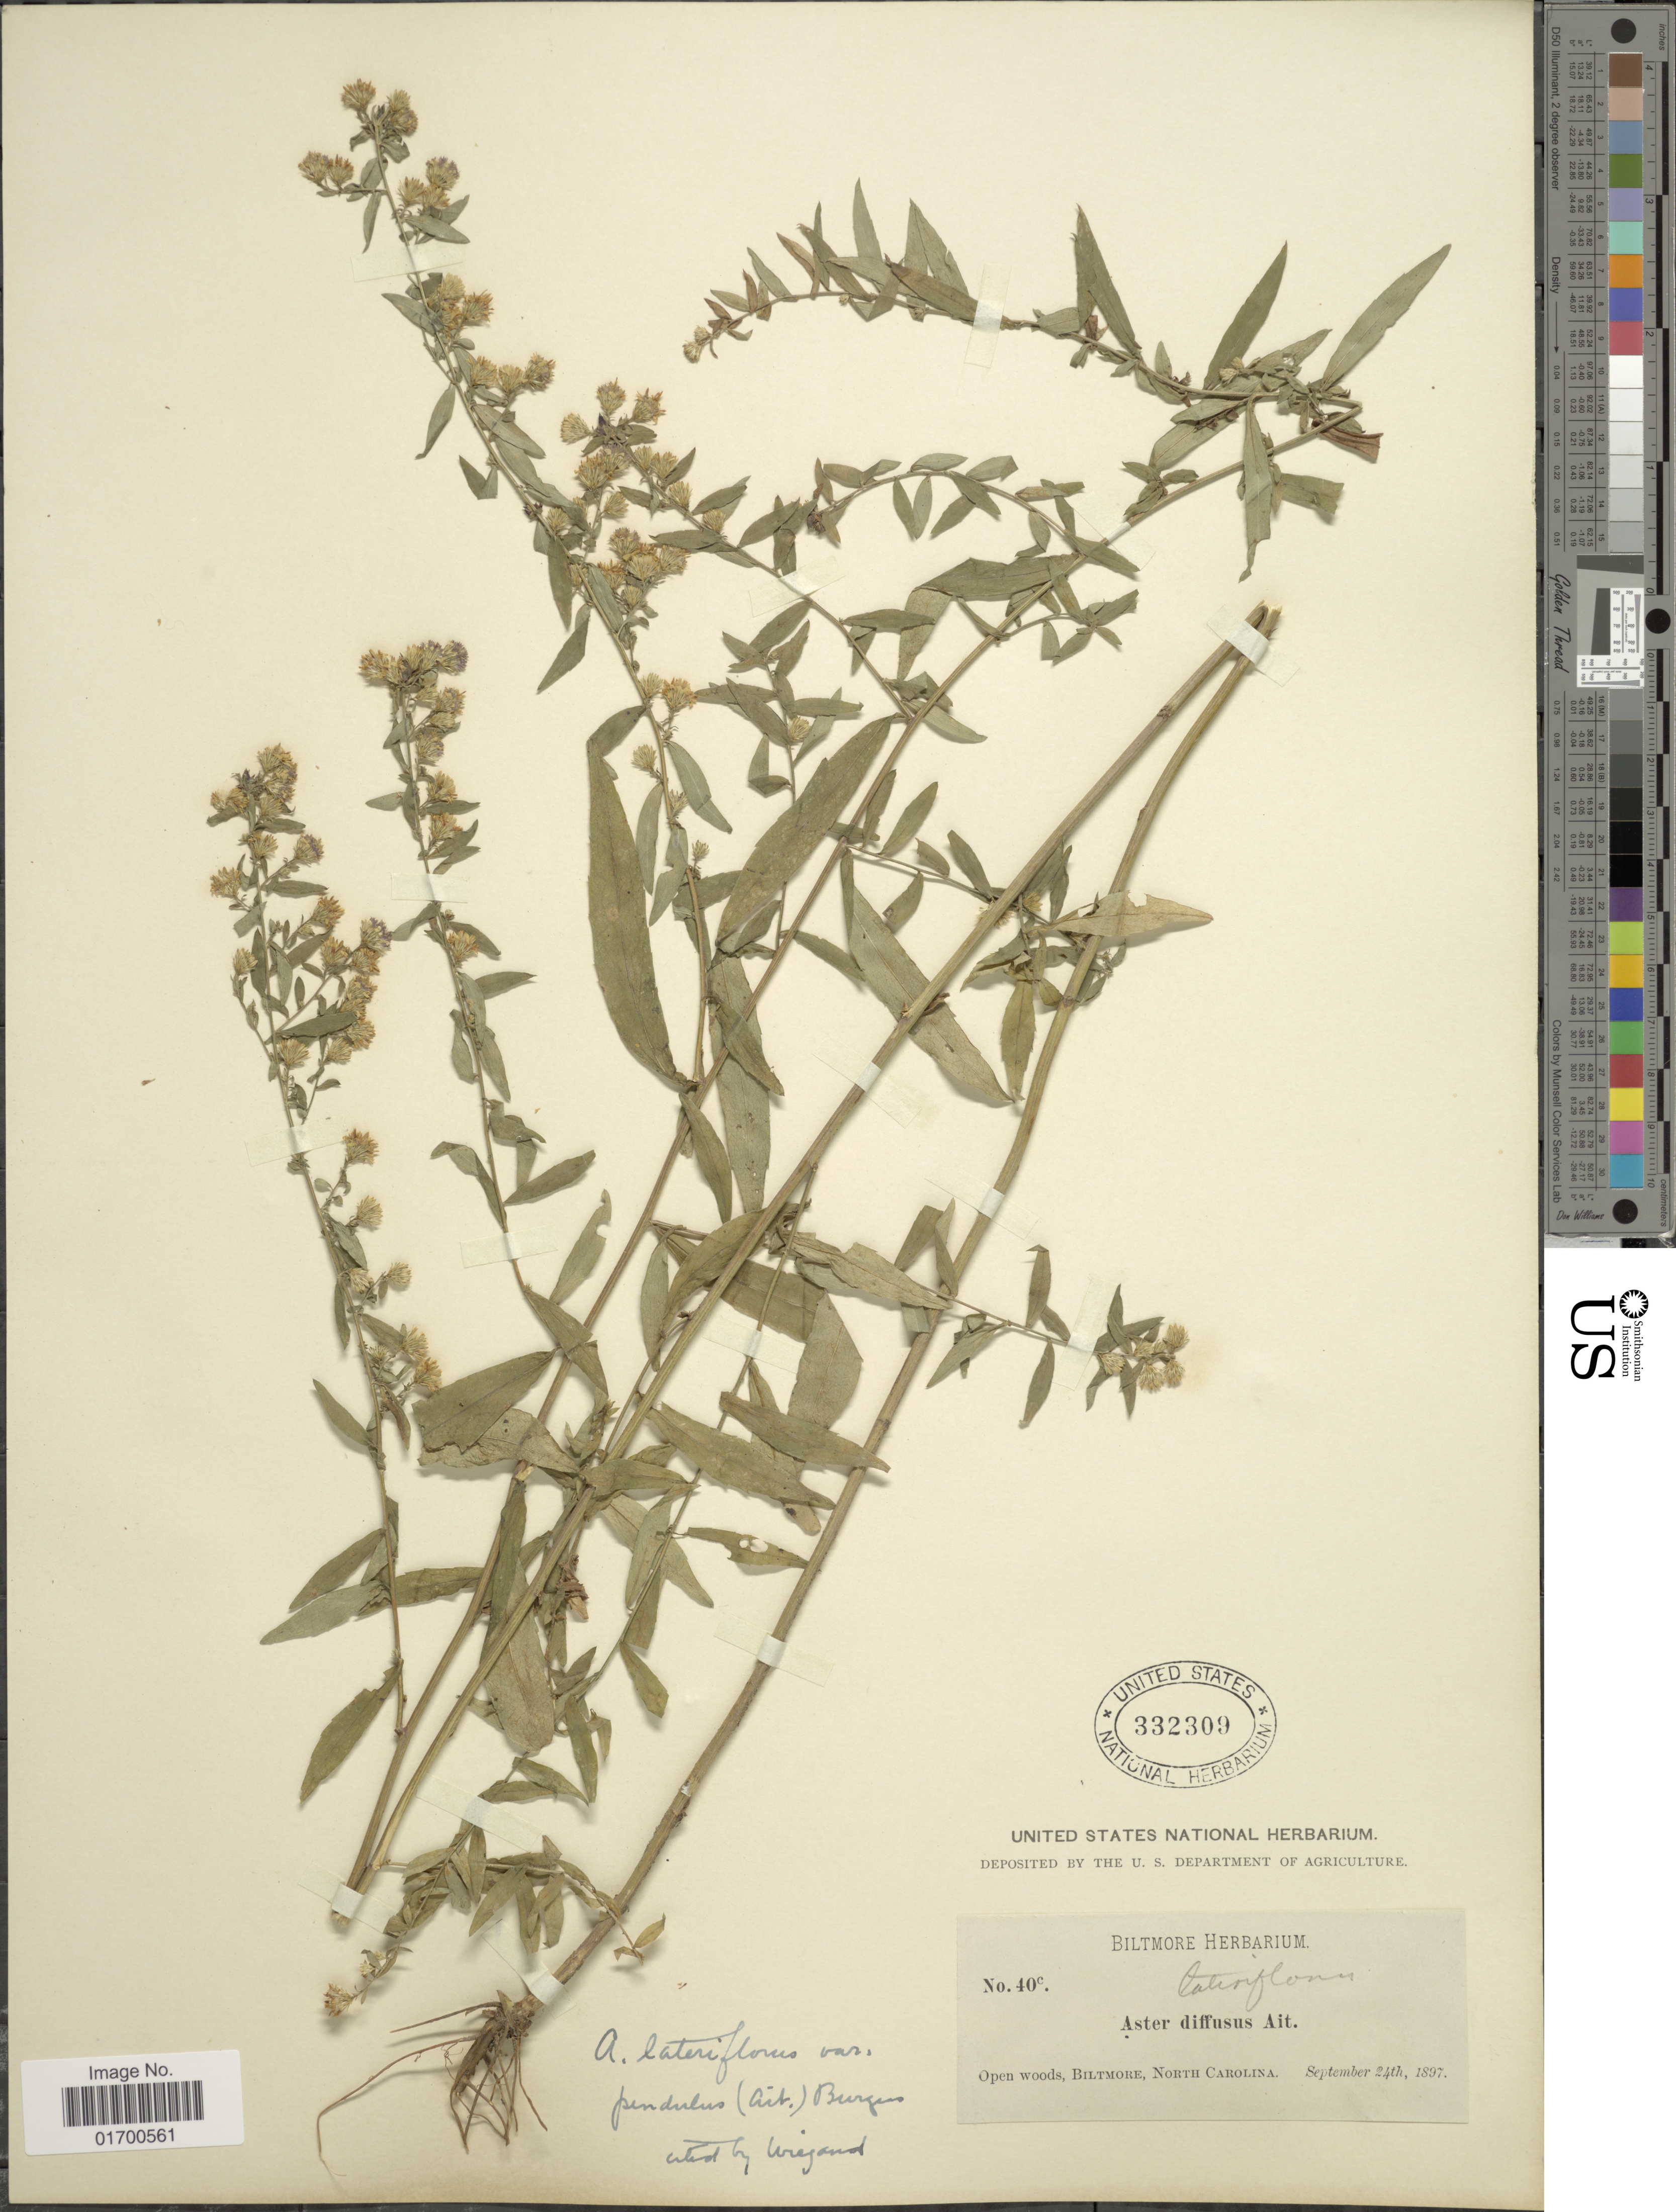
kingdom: Plantae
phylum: Tracheophyta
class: Magnoliopsida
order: Asterales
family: Asteraceae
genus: Symphyotrichum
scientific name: Symphyotrichum lateriflorum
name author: (L.) Á. Löve & D. Löve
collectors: ex herb. Biltmore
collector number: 40c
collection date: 1897-09-24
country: United States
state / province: North Carolina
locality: Open woods, Biltmore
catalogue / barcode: US 332309